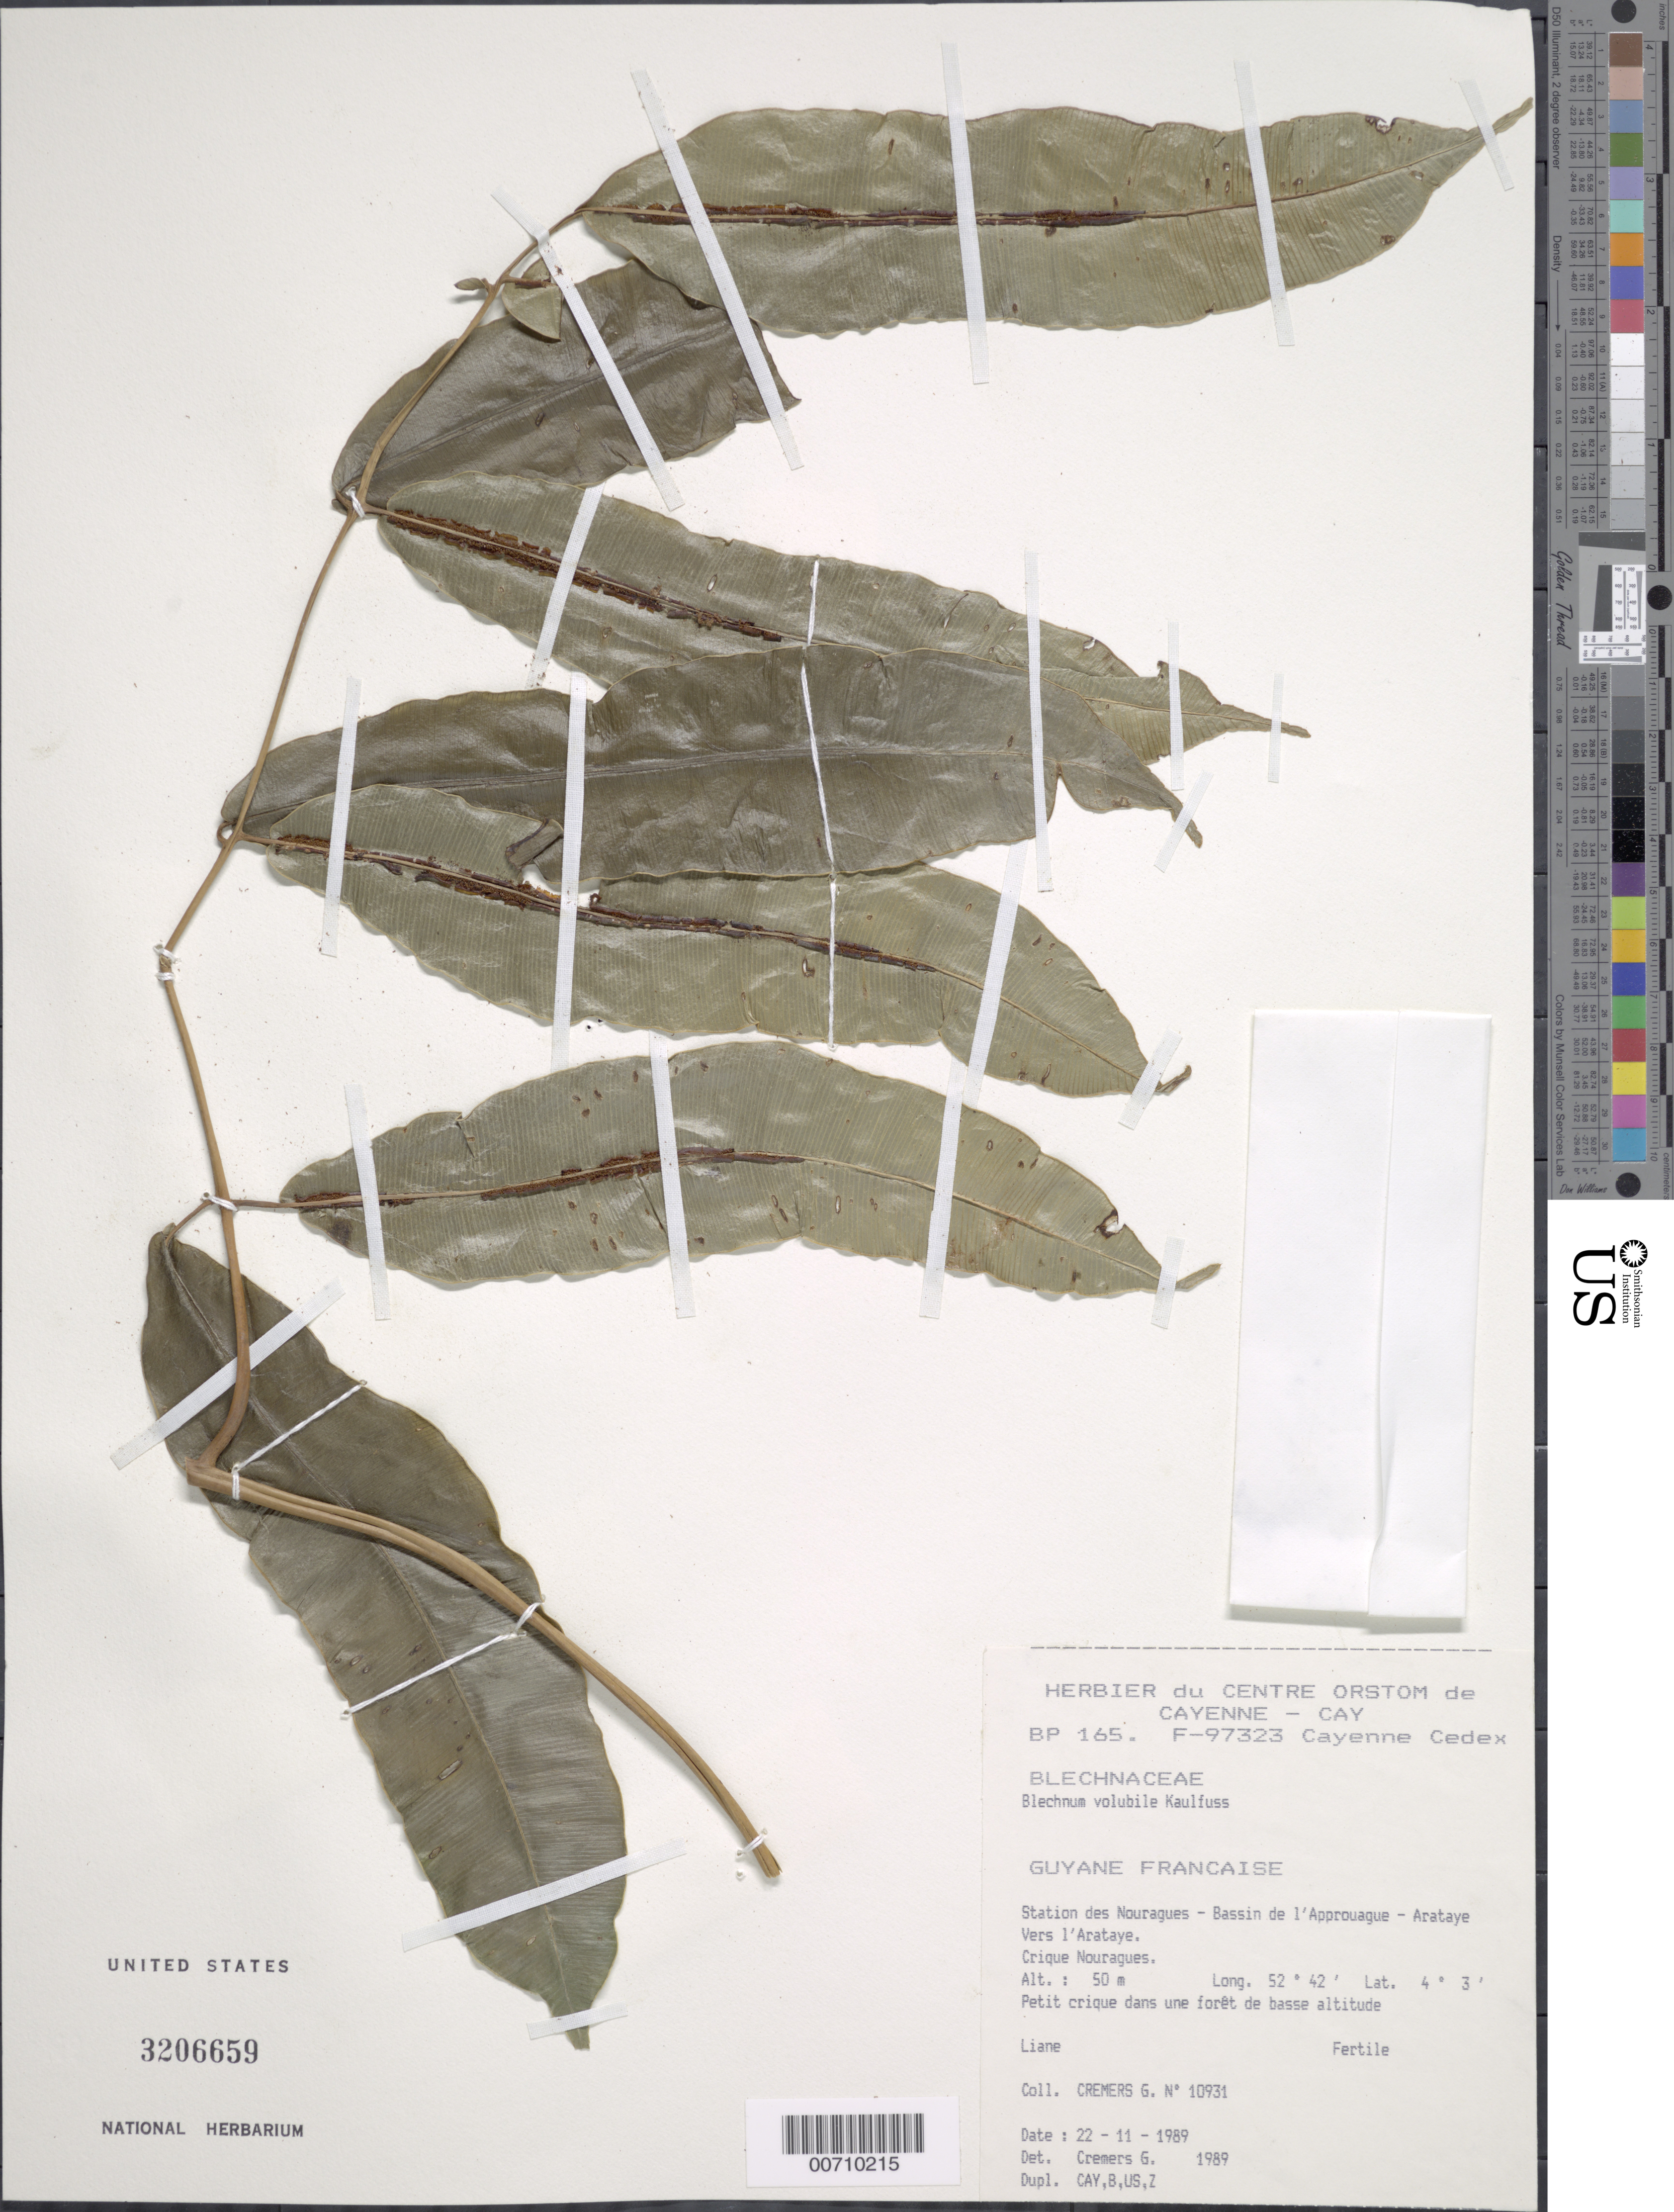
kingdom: Plantae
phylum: Tracheophyta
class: Polypodiopsida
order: Polypodiales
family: Blechnaceae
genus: Salpichlaena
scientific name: Salpichlaena volubilis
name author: (Kaulf.) J. Sm.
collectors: G. Cremers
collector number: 10931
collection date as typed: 12-Nov-89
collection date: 1989-11-12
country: French Guiana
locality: Station des Nouragues, Bassin de l'Approuague, Arataye, chemin vers l'Arataye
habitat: Small creek, low altitude forest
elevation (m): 50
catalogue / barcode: US 3206659